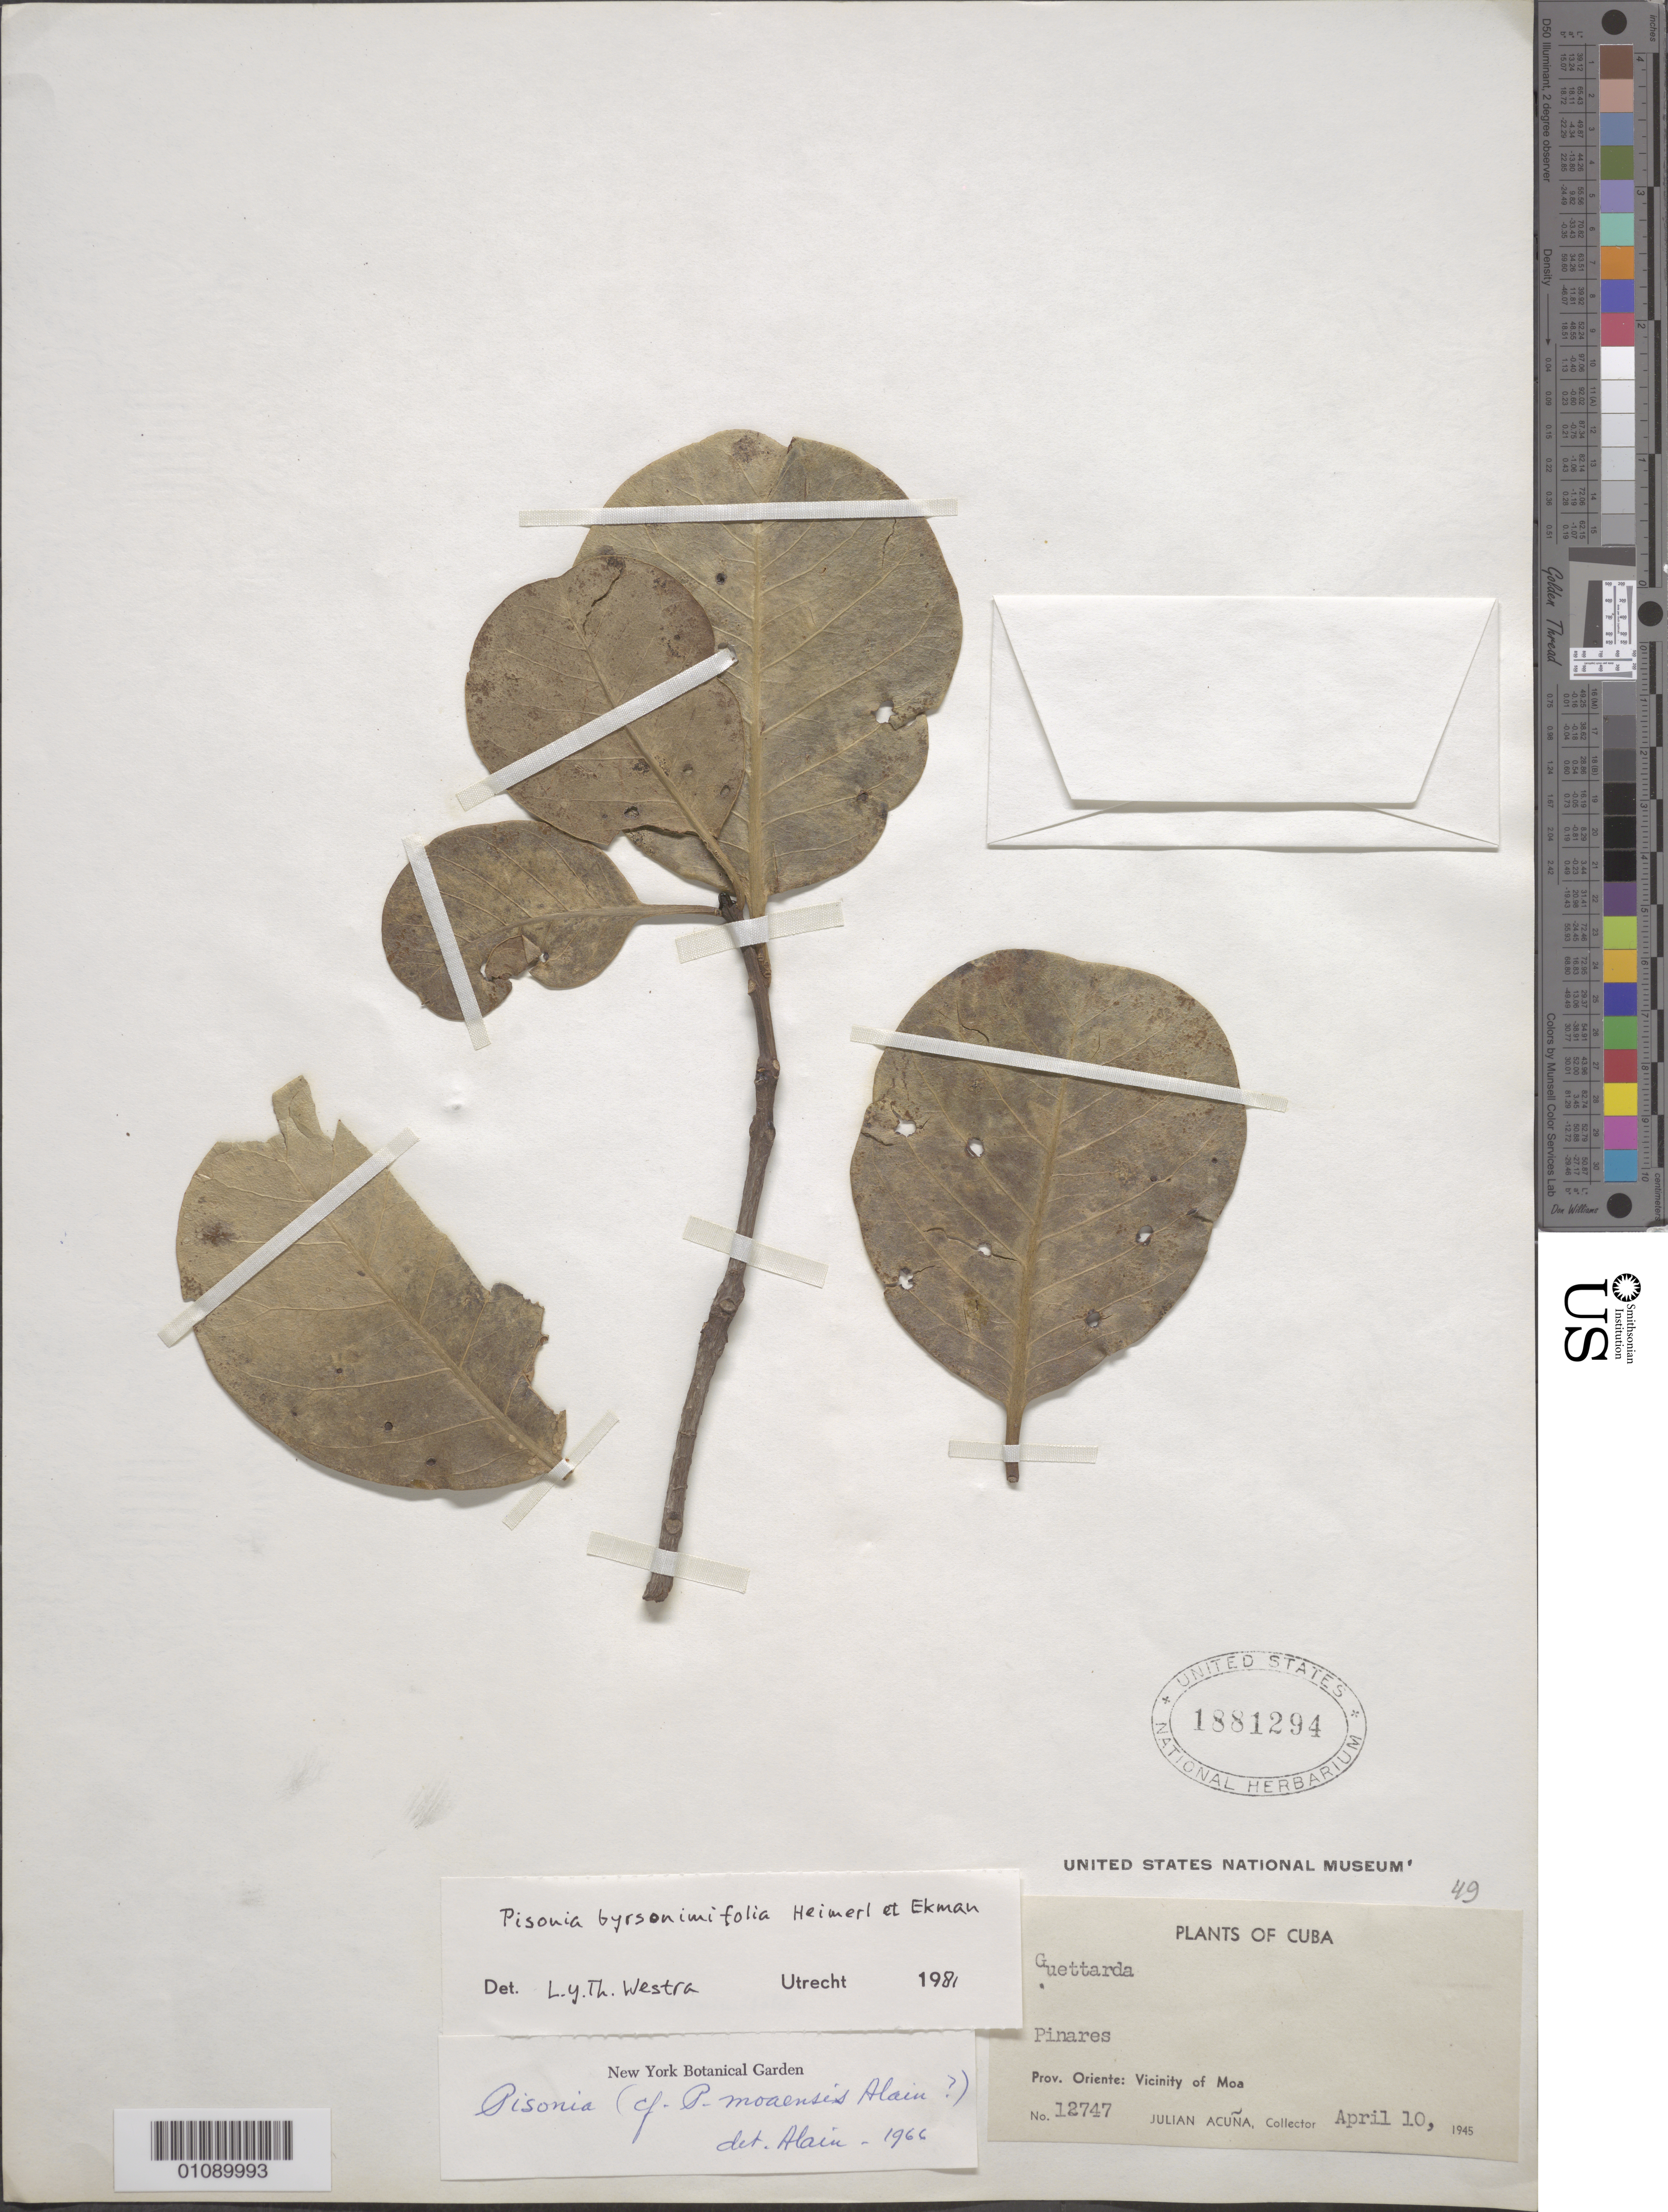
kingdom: Plantae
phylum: Tracheophyta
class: Magnoliopsida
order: Caryophyllales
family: Nyctaginaceae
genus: Pisonia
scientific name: Pisonia byrsonimifolia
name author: Heimerl & Ekman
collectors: J. Acuña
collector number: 12747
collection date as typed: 10 Apr 1945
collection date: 1945-04-10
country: Cuba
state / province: Holguín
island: Cuba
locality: Oriente Pinares Vicinity of Moa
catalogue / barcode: US 1881294